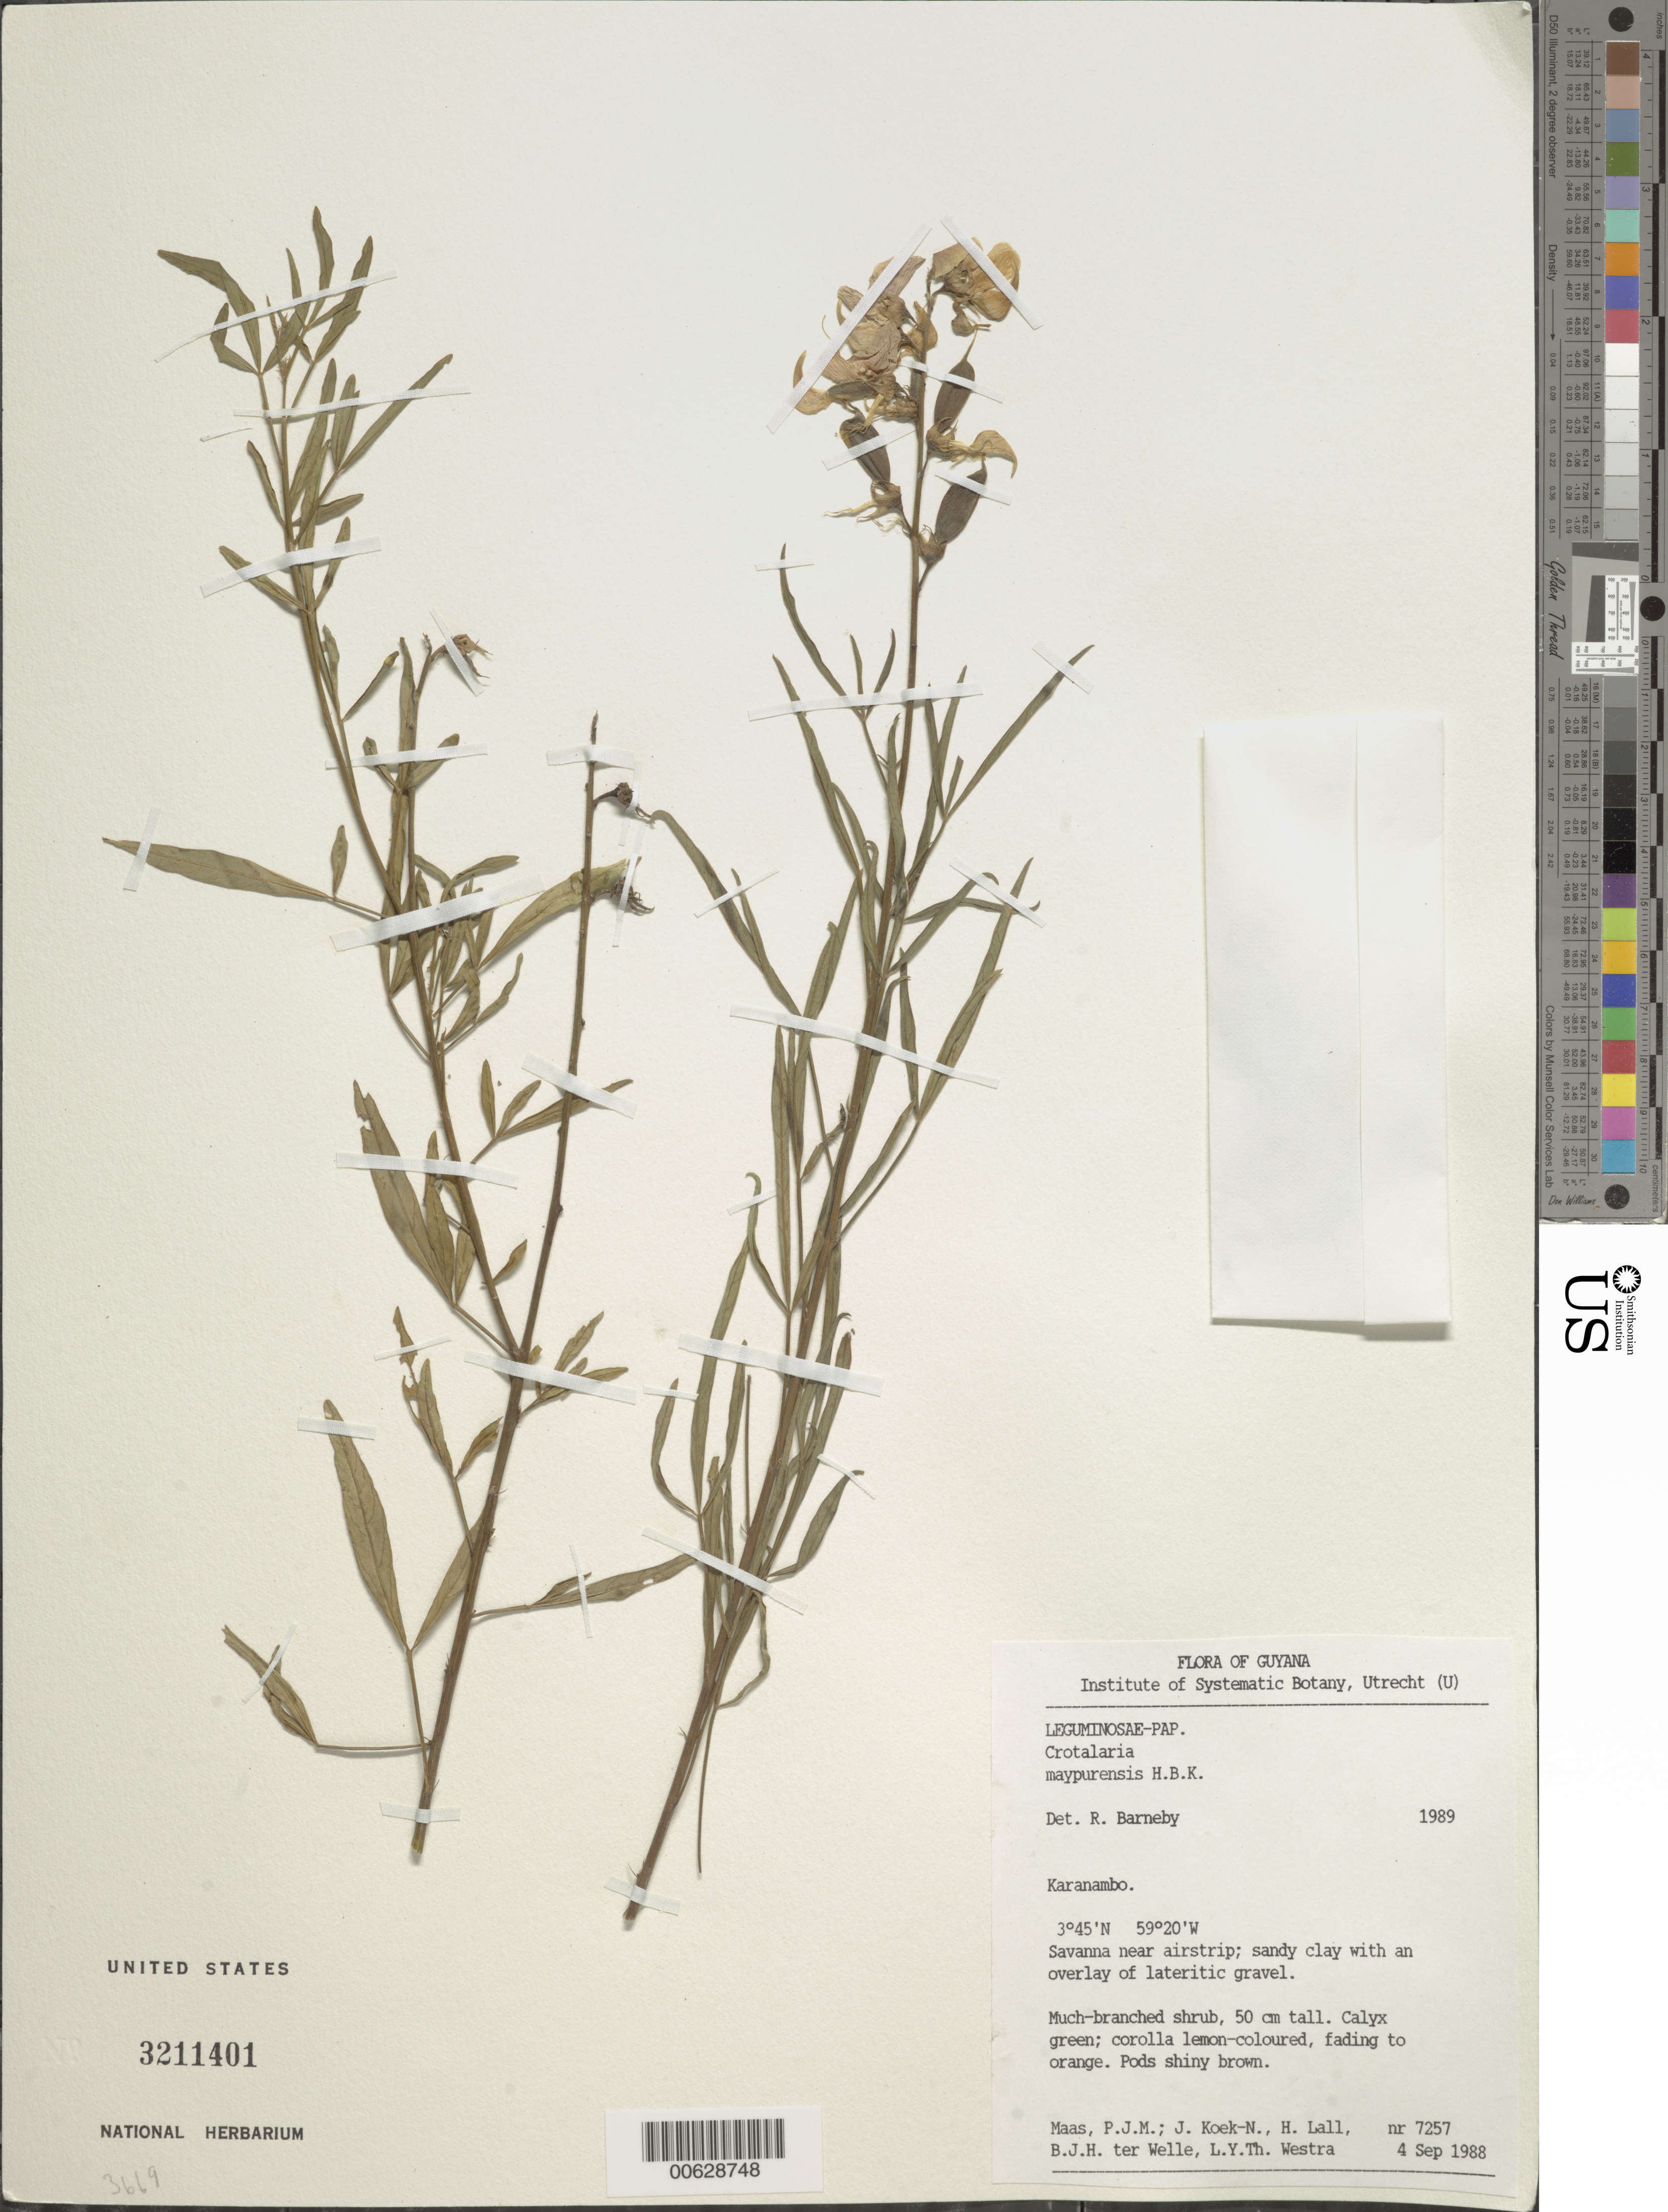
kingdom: Plantae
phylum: Tracheophyta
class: Magnoliopsida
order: Fabales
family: Fabaceae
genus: Crotalaria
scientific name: Crotalaria maypurensis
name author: Kunth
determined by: Barneby, Rupert C., (NY)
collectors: P. Maas, J. Koek-Noorman, H. Lall, B. Welle & L. Y. T. Westra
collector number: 7257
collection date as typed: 4-Sep-88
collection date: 1988-09-04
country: Guyana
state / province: U. Takutu-U. Essequibo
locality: Karanambo, savanna near airstrip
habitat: Savanna near airstrip; sandy clay with an overlay of lateritic gravel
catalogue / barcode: US 3211401